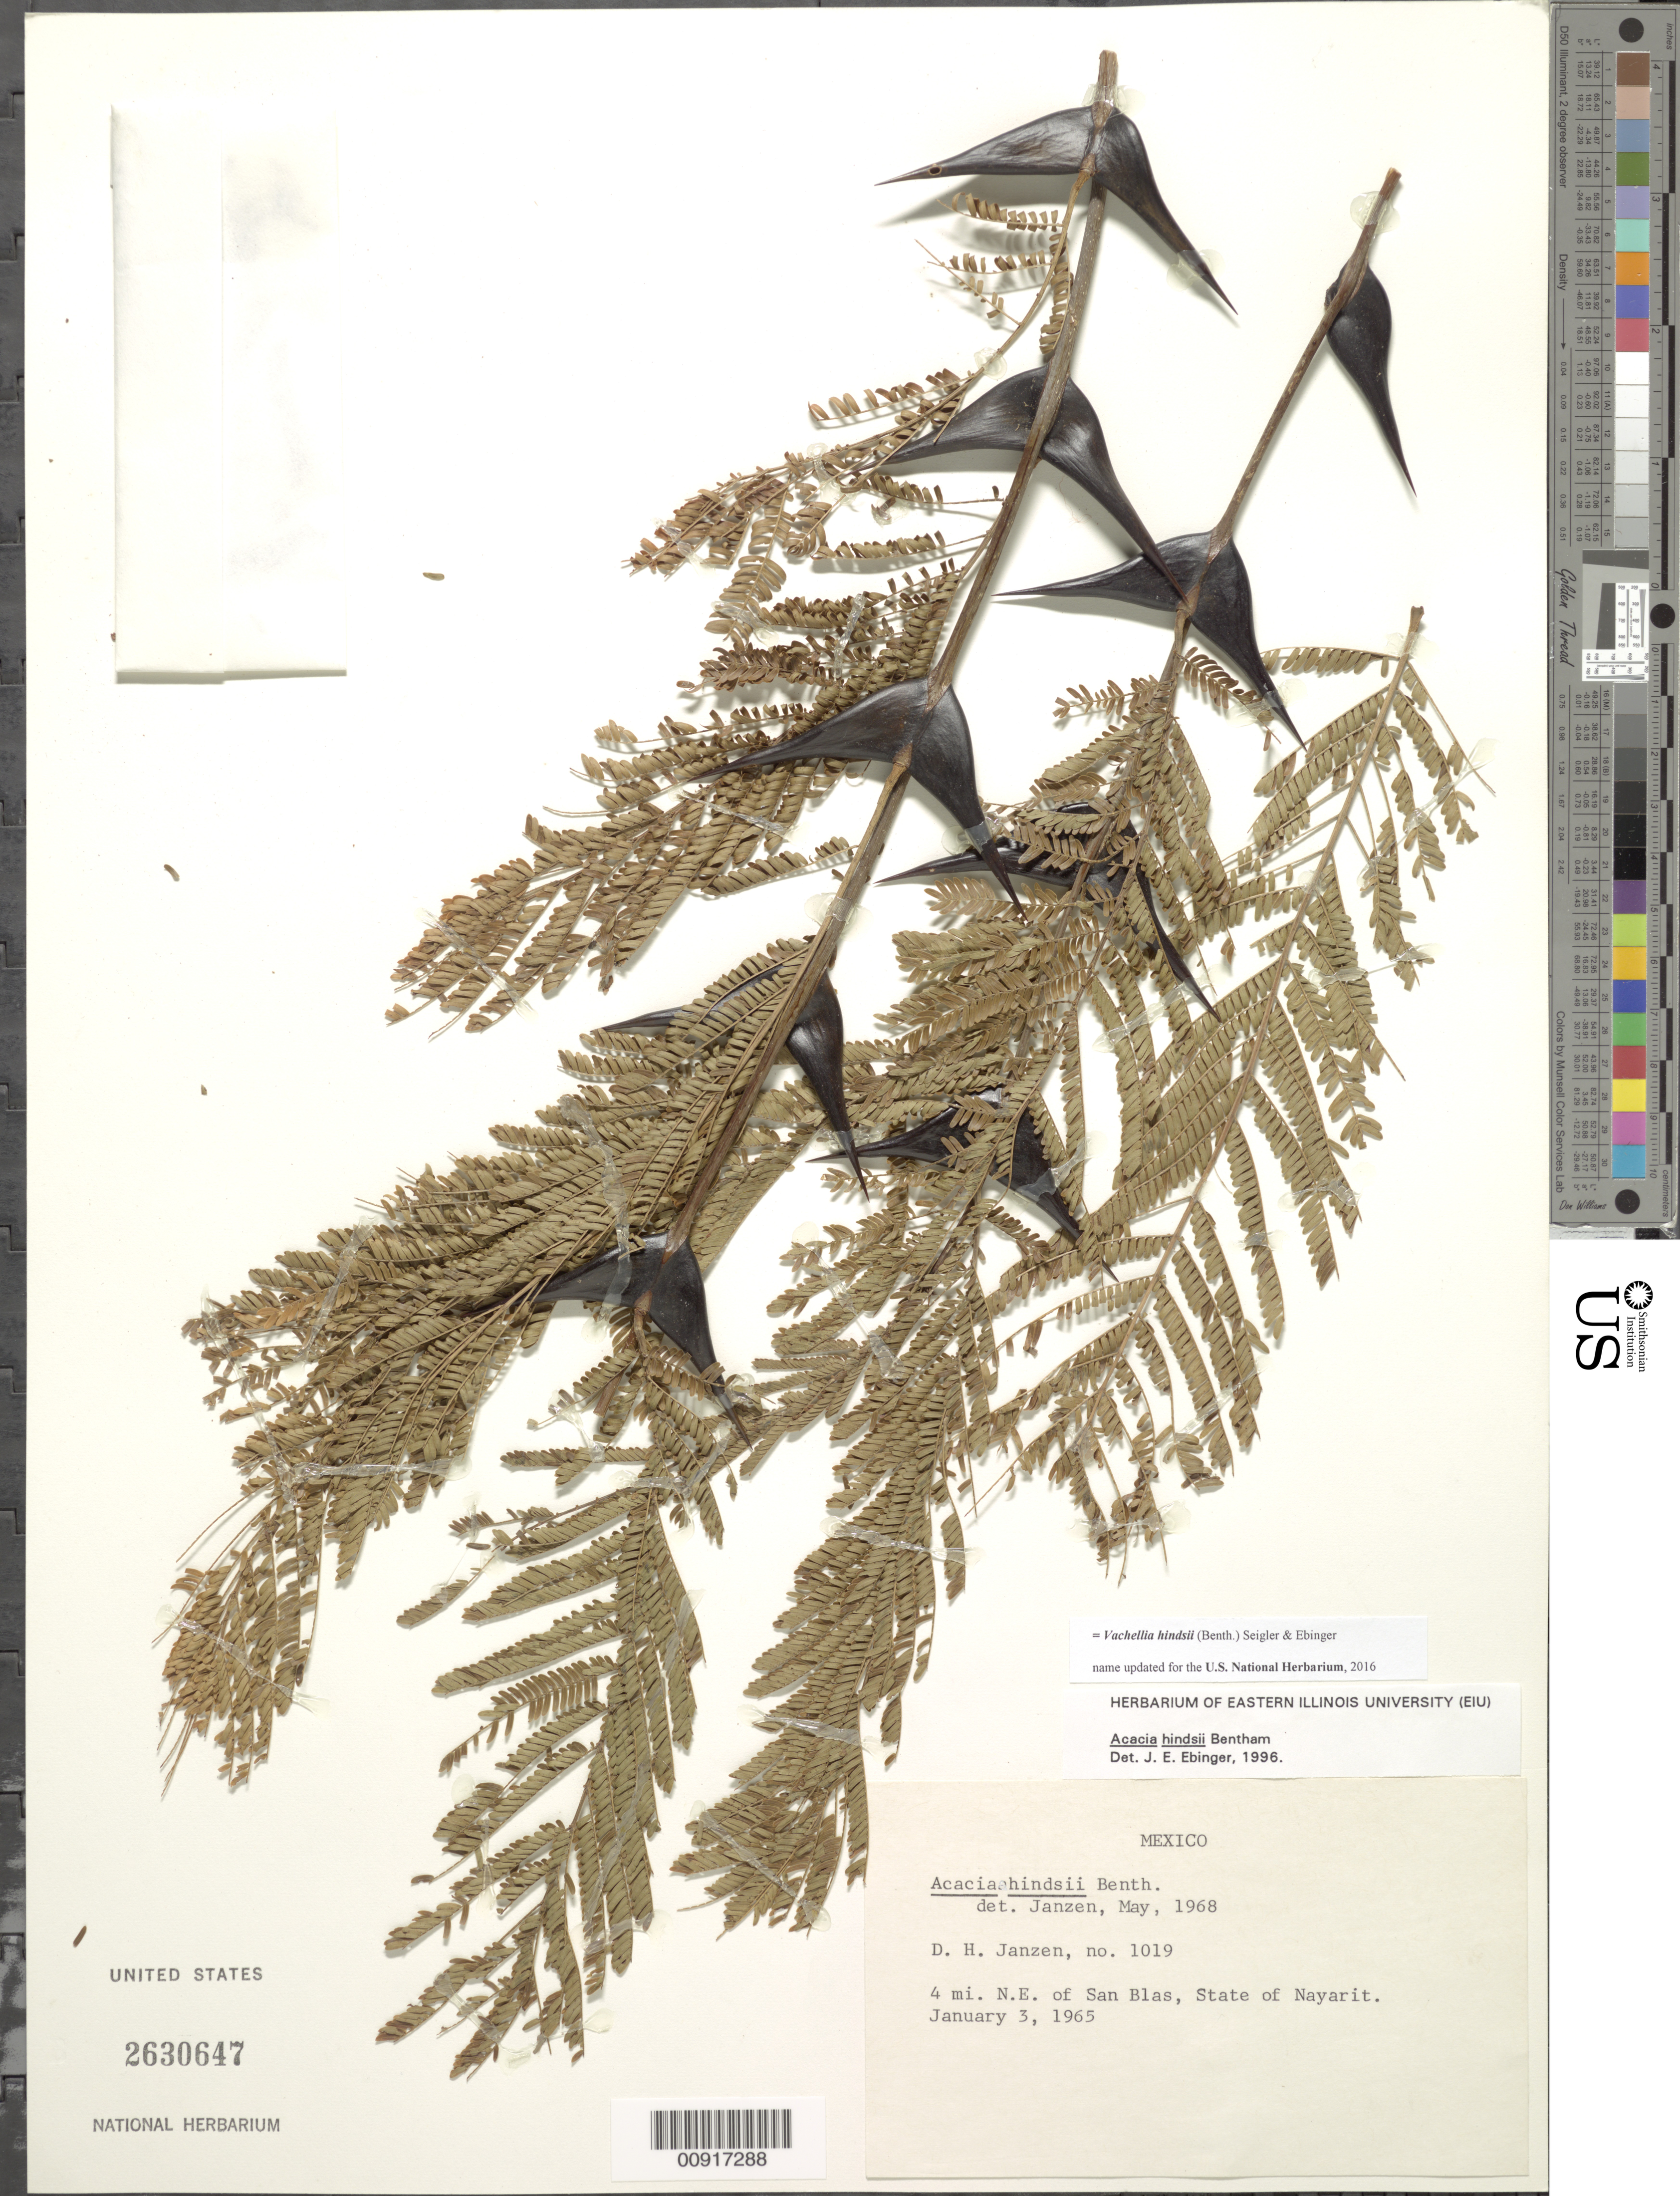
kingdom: Plantae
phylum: Tracheophyta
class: Magnoliopsida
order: Fabales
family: Fabaceae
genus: Vachellia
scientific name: Vachellia hindsii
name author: (Benth.) Seigler & Ebinger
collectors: D. Janzen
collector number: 1019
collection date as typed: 03 Jan 1965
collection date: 1965-01-03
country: Mexico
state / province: Nayarit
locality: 4 mi. NE of San Blas, State of Nayarit.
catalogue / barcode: US 2630647